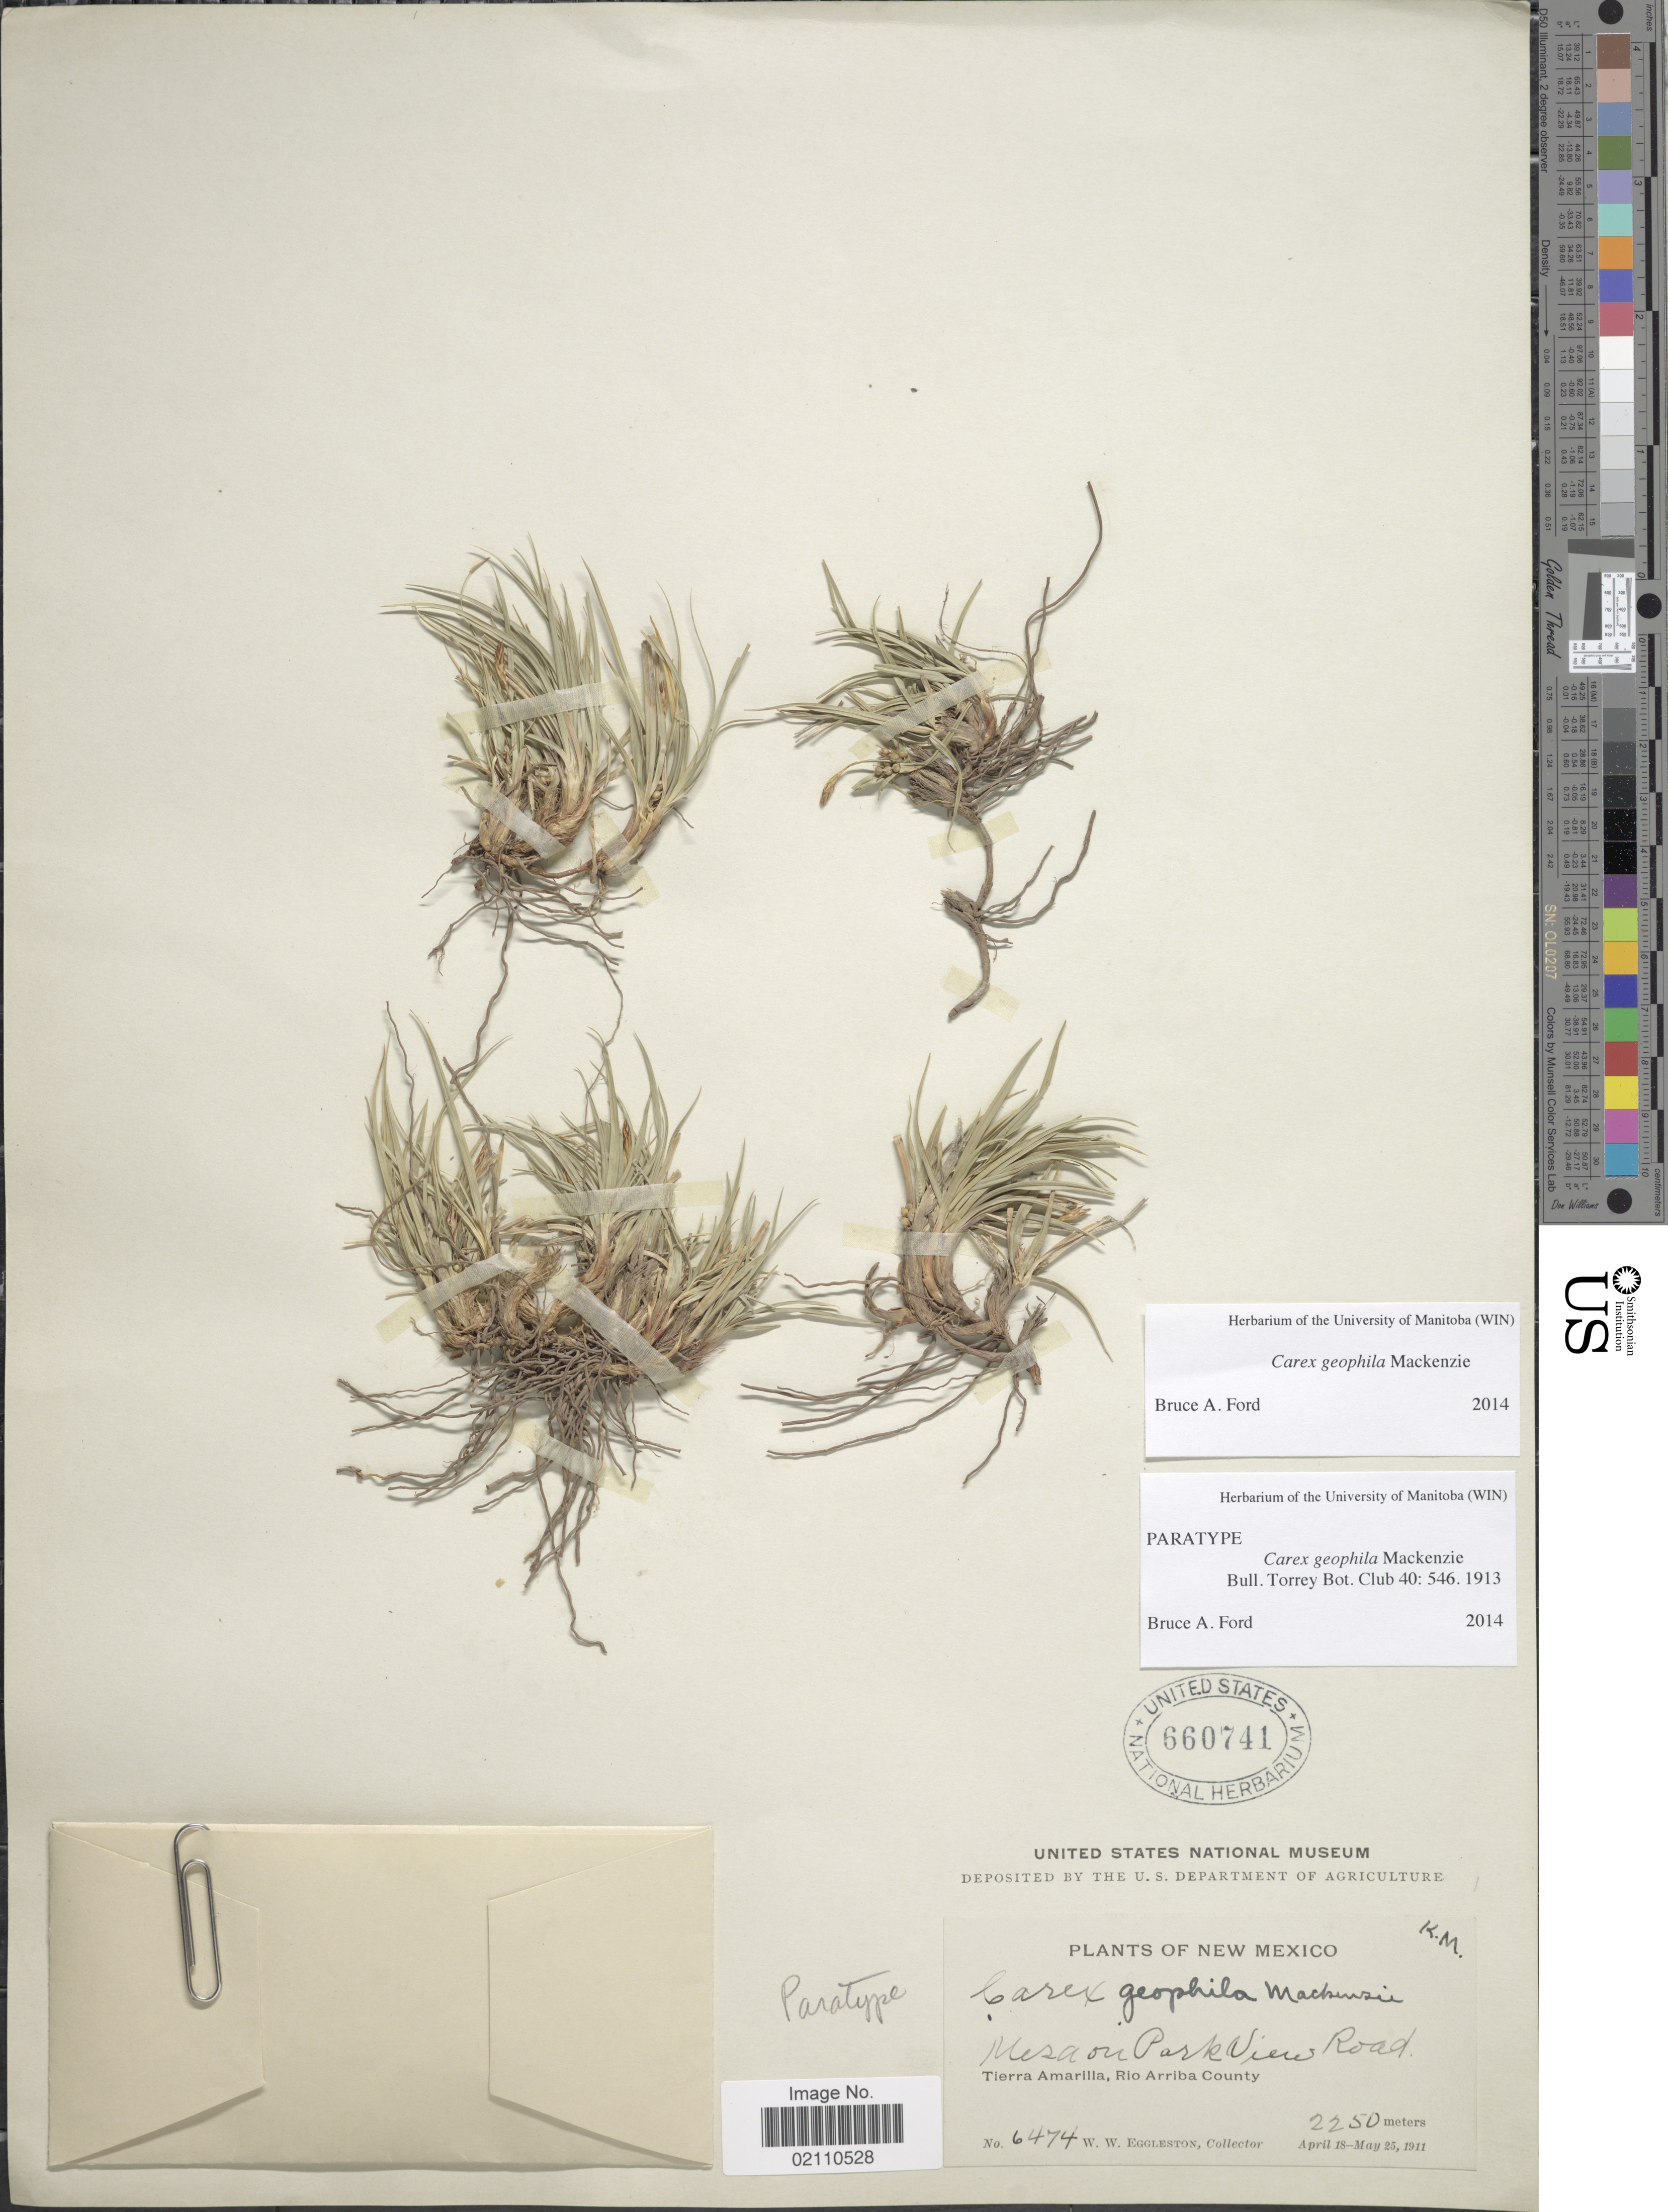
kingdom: Plantae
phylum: Tracheophyta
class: Liliopsida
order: Poales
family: Cyperaceae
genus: Carex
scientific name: Carex geophila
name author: Mack.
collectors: W. W. Eggleston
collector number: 6474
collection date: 1911-04-18/1911-05-25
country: United States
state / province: New Mexico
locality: Mesa on Park View Road, Tierra Amarilla, Rio Arriba County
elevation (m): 2250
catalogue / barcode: US 660741